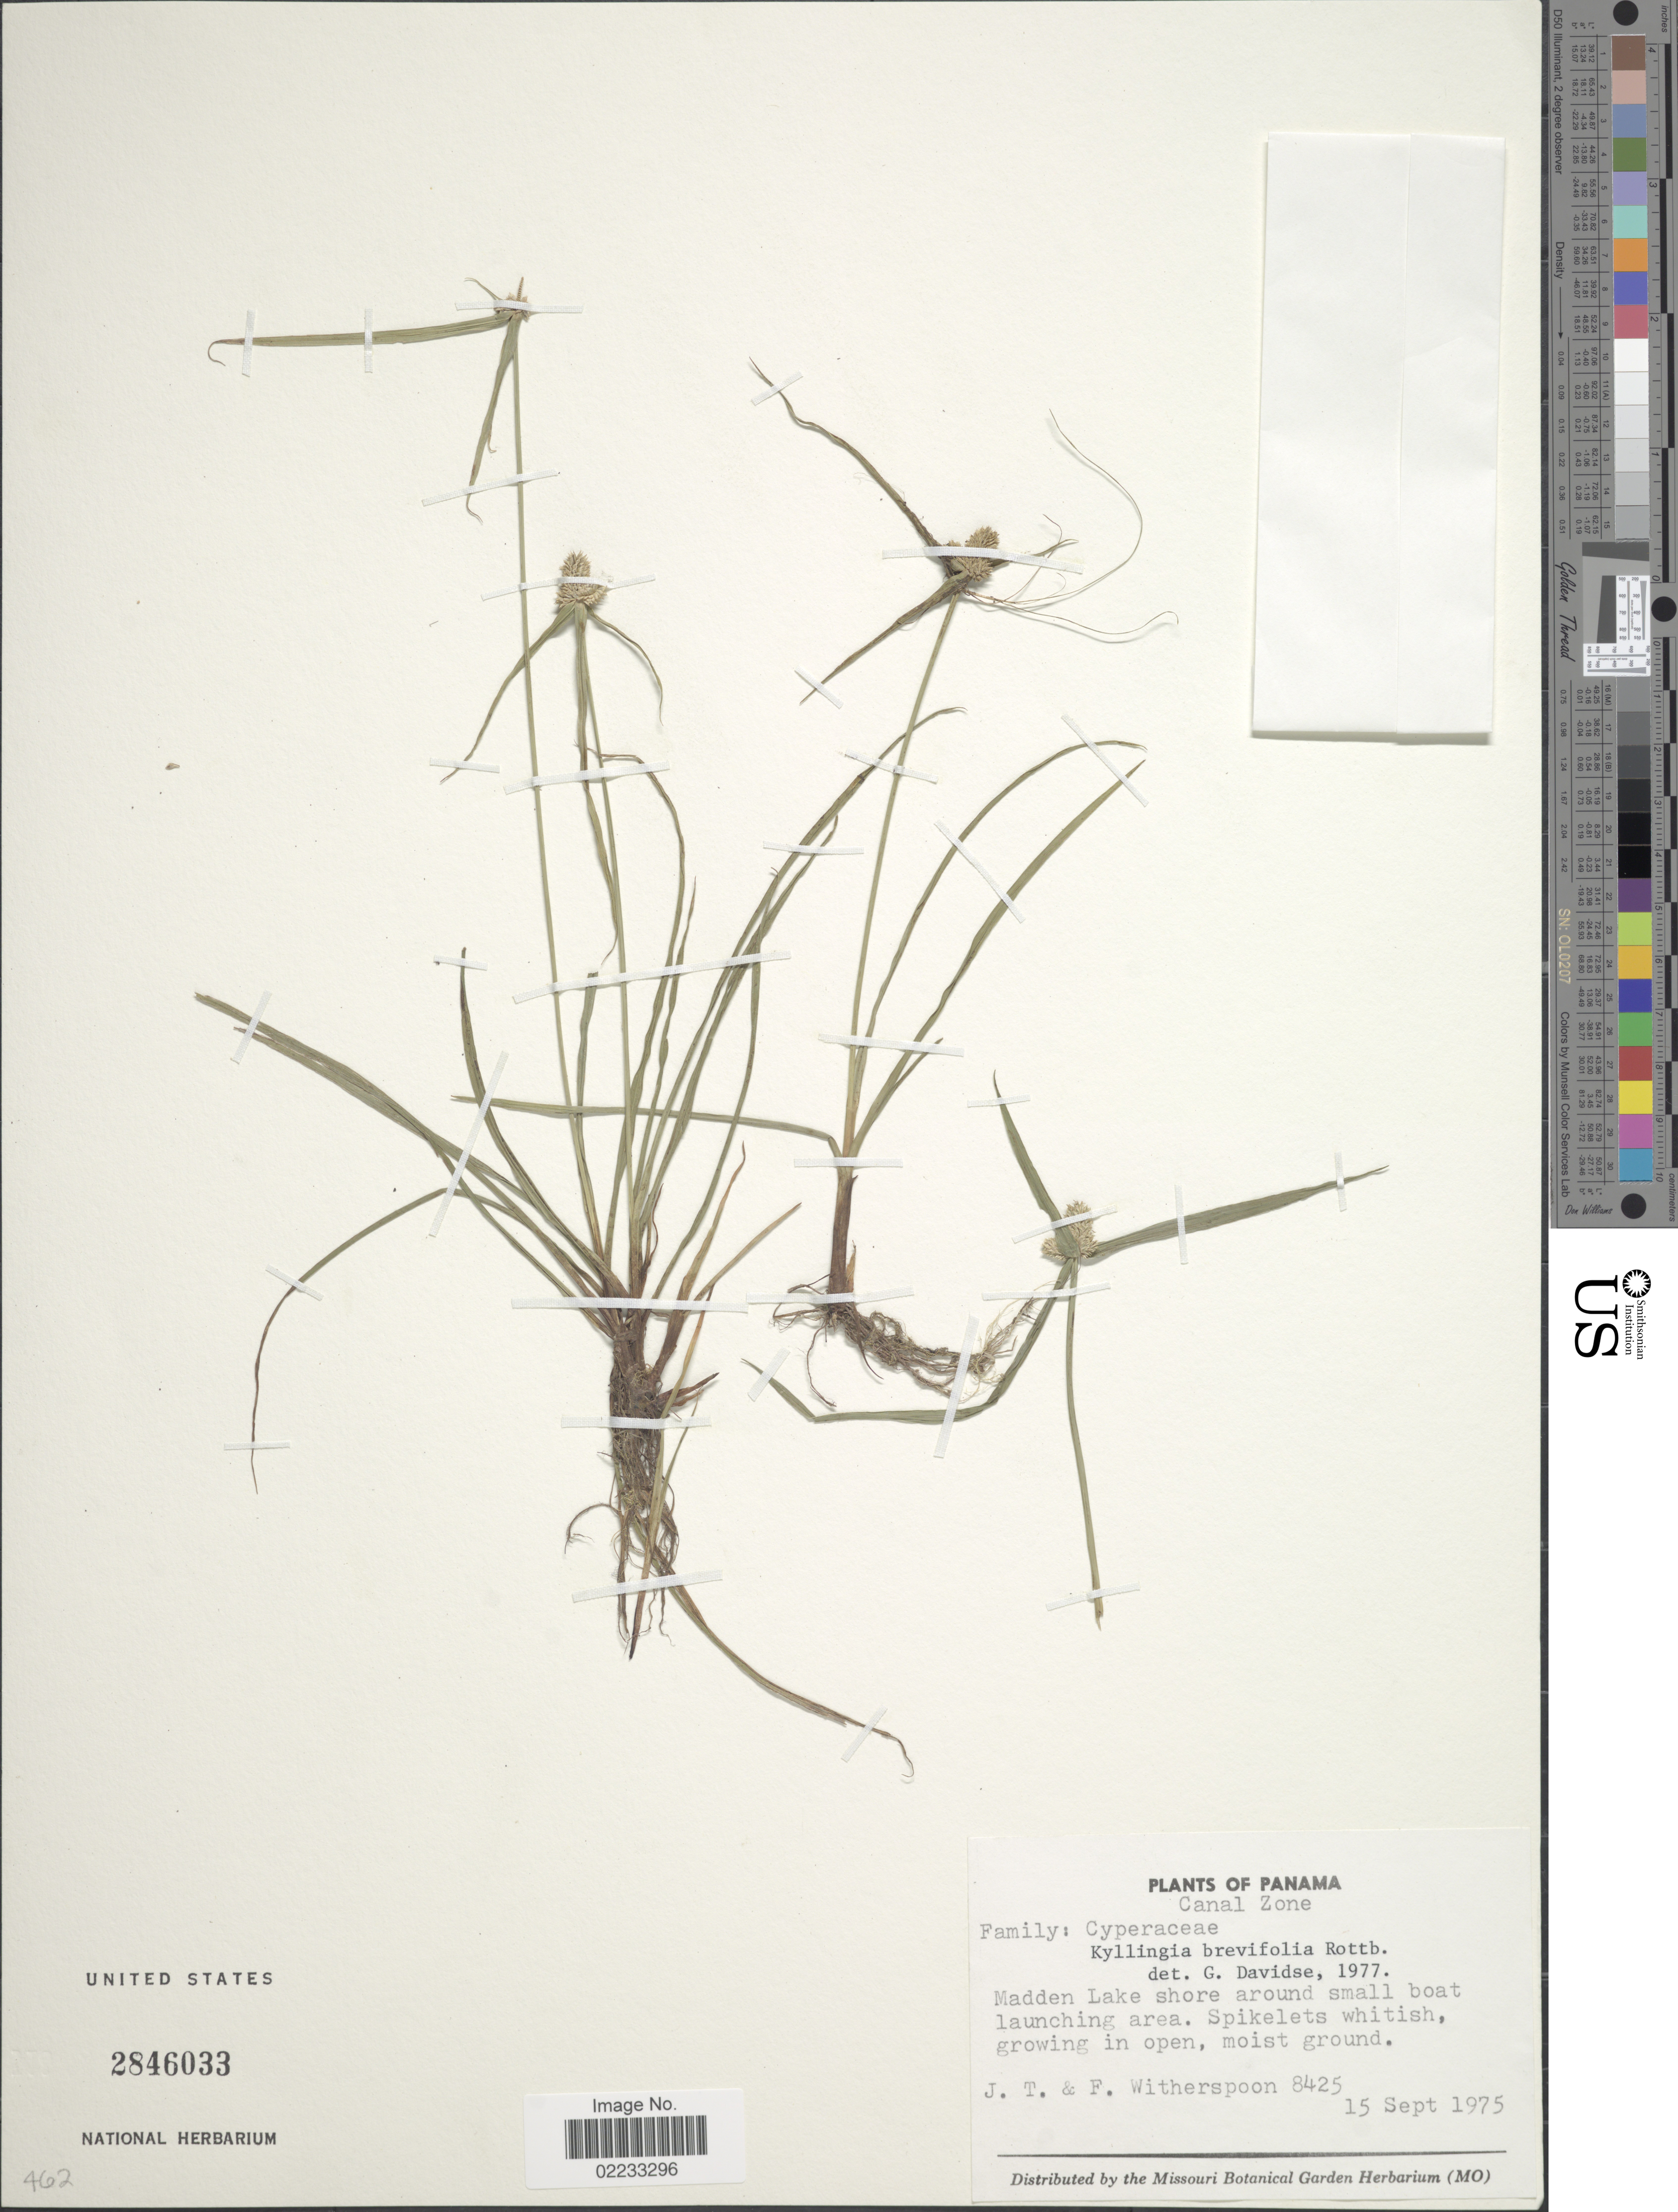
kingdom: Plantae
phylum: Tracheophyta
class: Liliopsida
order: Poales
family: Cyperaceae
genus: Cyperus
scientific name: Cyperus sp.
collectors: J. Witherspoon & F. Witherspoon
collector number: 8425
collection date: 1975-09-15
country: Panama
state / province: Colón / Panamá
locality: Canal Zone, Madden Lake shore around small boat launching area.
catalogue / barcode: US 2846033